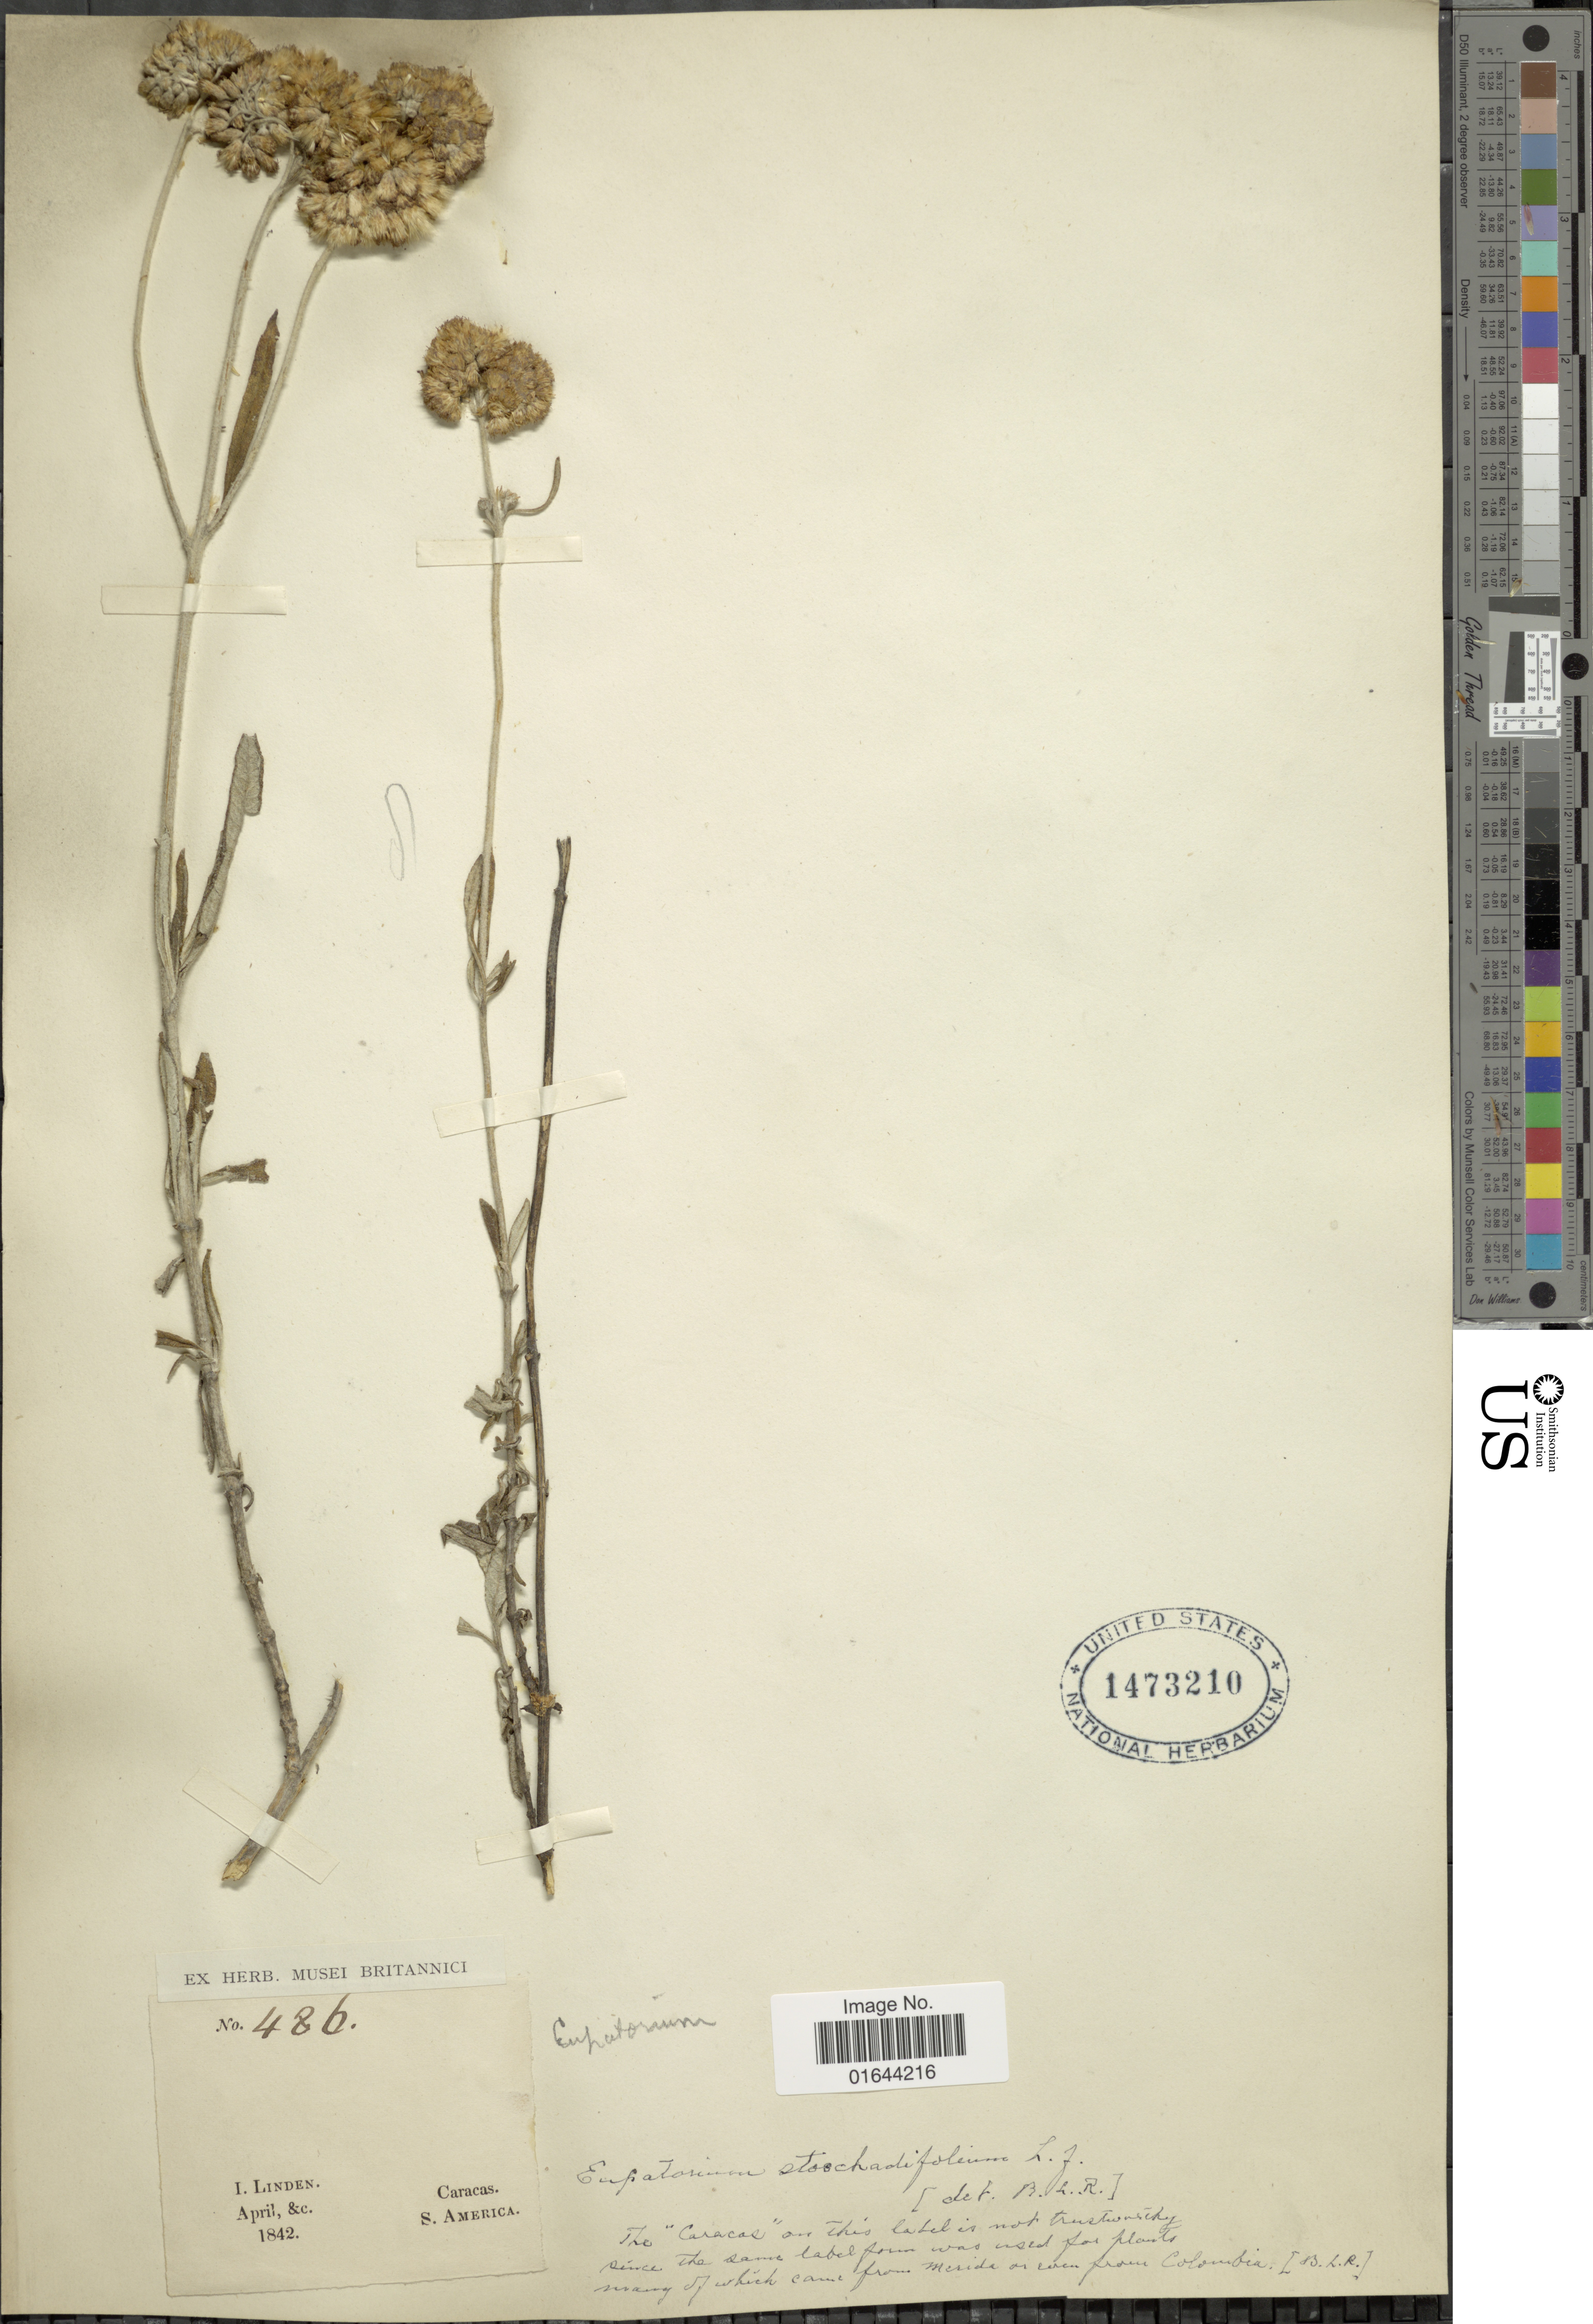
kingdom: Plantae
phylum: Tracheophyta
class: Magnoliopsida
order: Asterales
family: Asteraceae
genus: Lourteigia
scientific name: Lourteigia stoechadifolia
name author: (L. f.) R.M. King & H. Rob.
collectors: I. Linden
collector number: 486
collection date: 1842-04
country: Venezuela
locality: Caracas, S. America.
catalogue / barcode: US 1473210